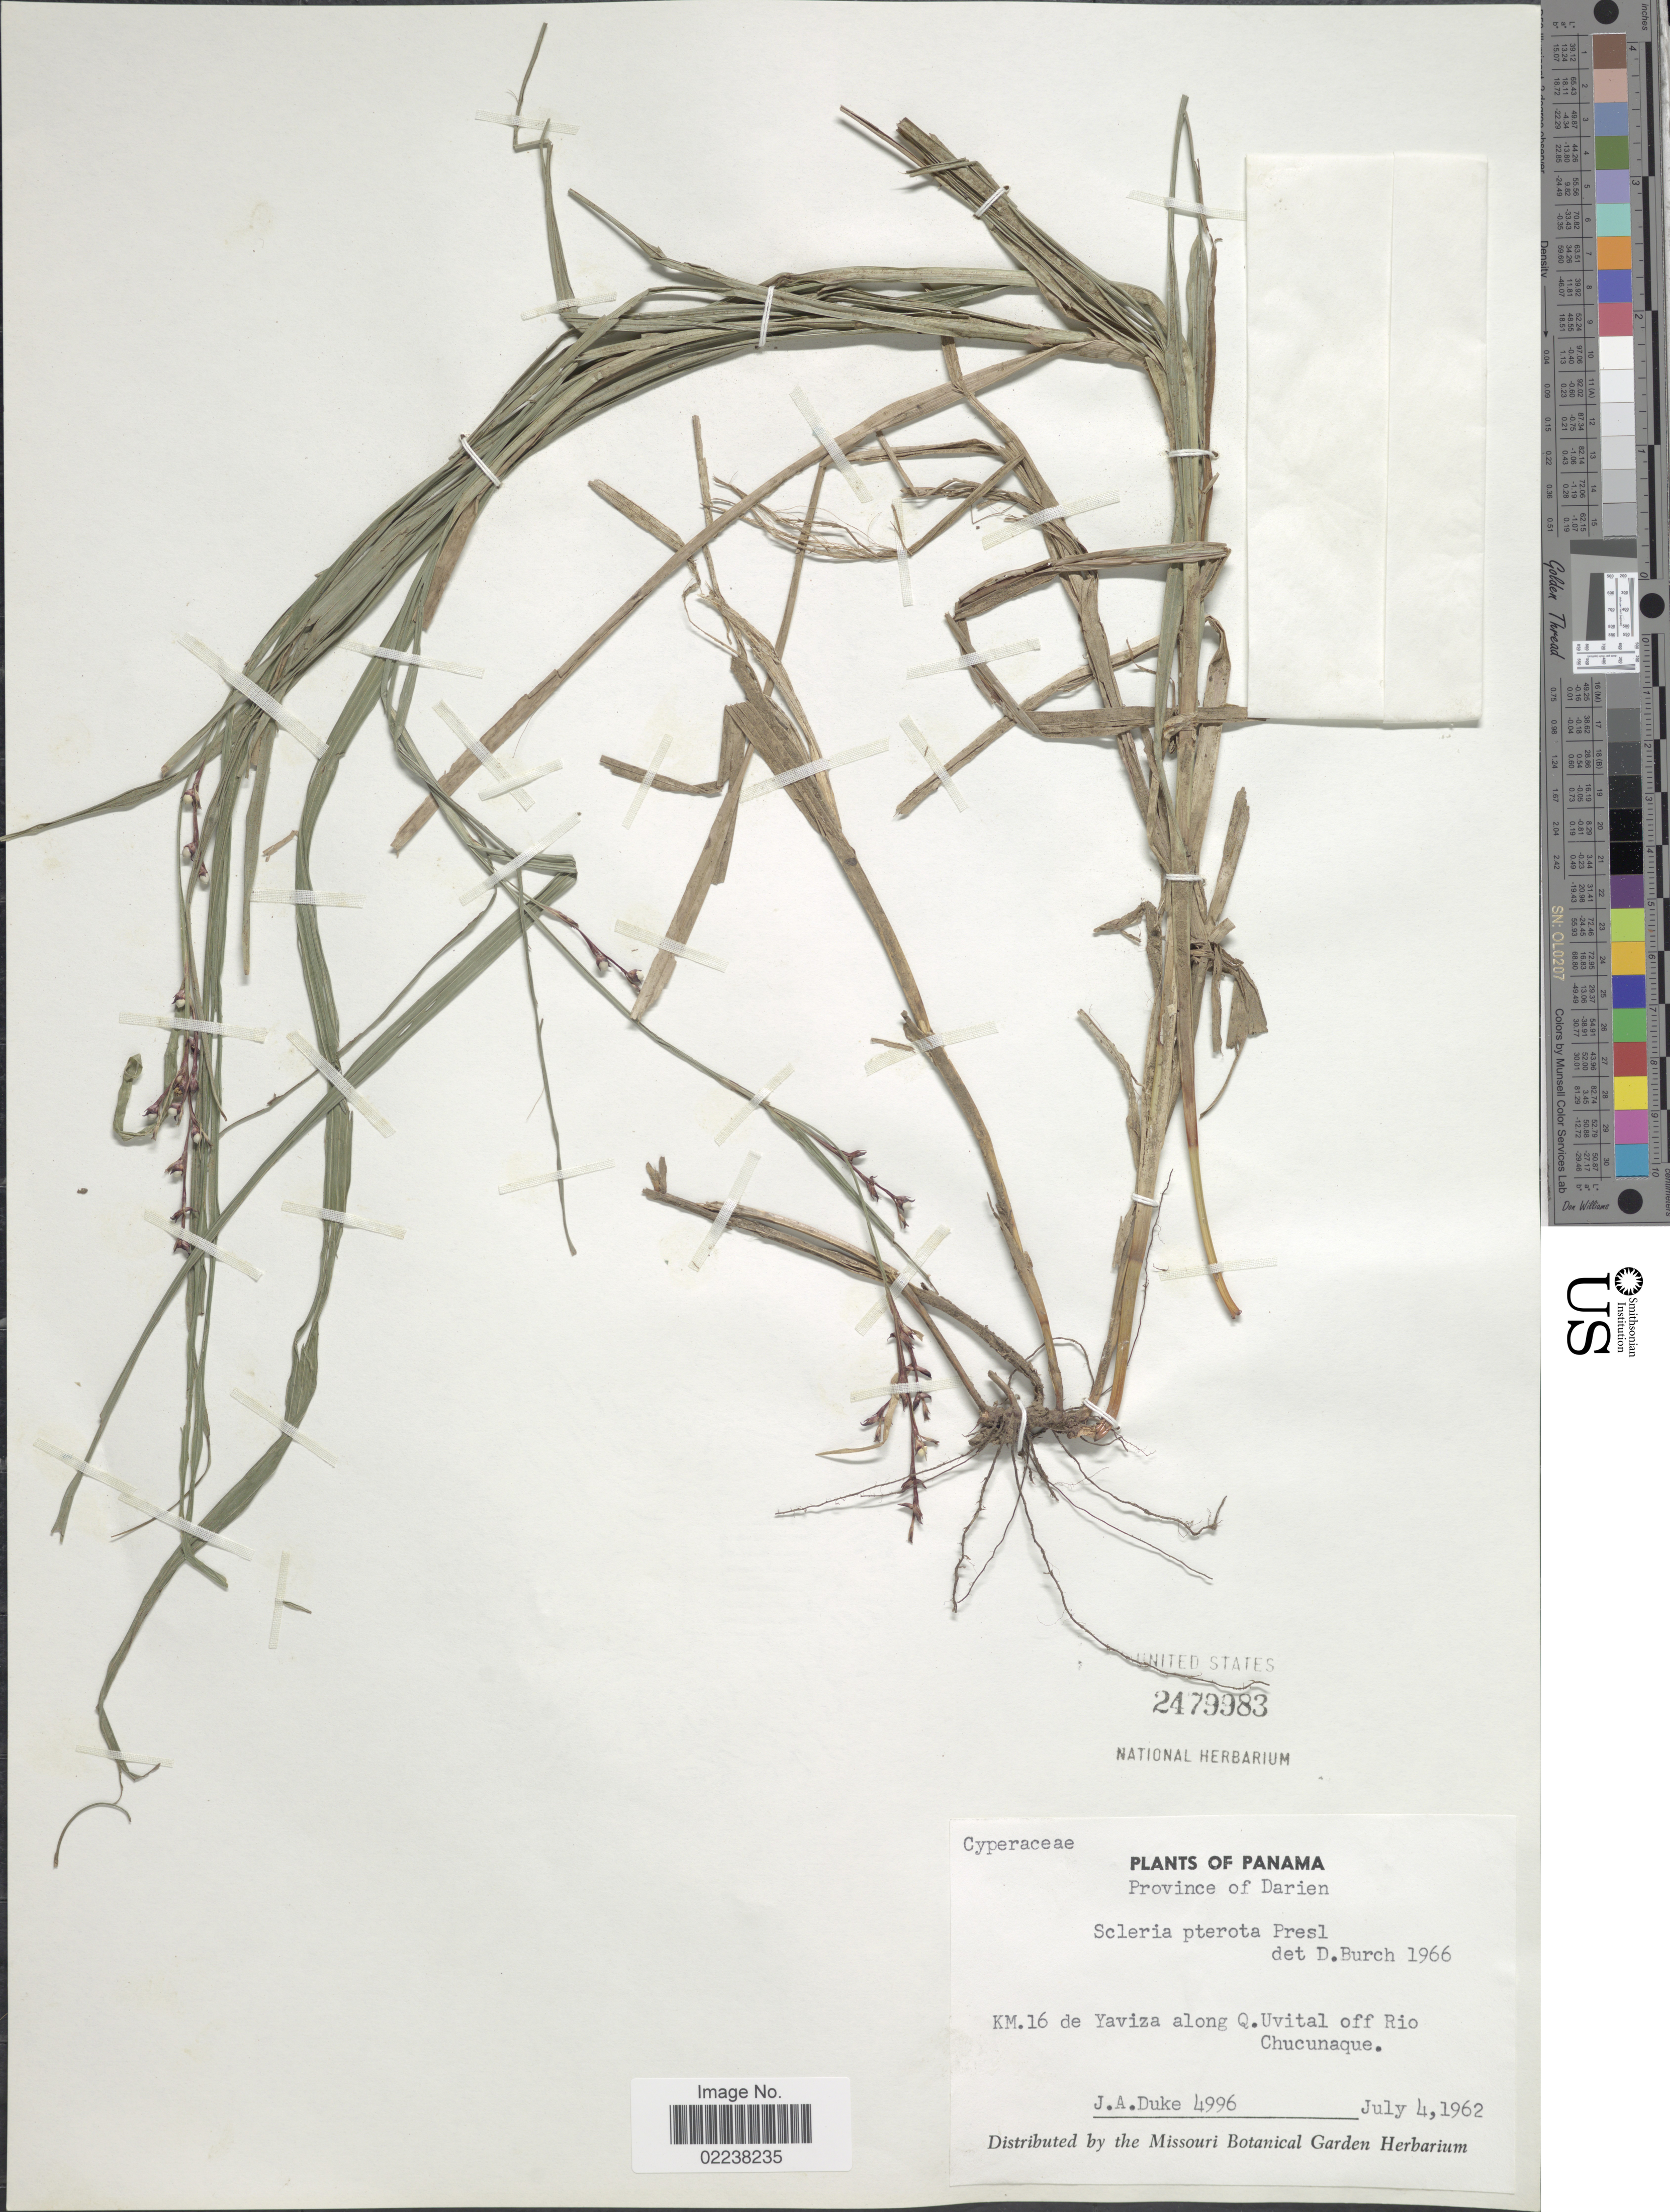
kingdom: Plantae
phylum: Tracheophyta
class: Liliopsida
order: Poales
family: Cyperaceae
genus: Scleria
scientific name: Scleria gaertneri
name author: Raddi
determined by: Strong, Mark T., (BOT), Smithsonian Institution - National Museum of Natural History (UNITED STATES)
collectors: J. A. Duke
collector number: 4996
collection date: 1962-07-04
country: Panama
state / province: Darién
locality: Province of Darien, KM. 16 de Yaviza along Q. Uvital off Rio Chucunaque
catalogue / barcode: US 2479983